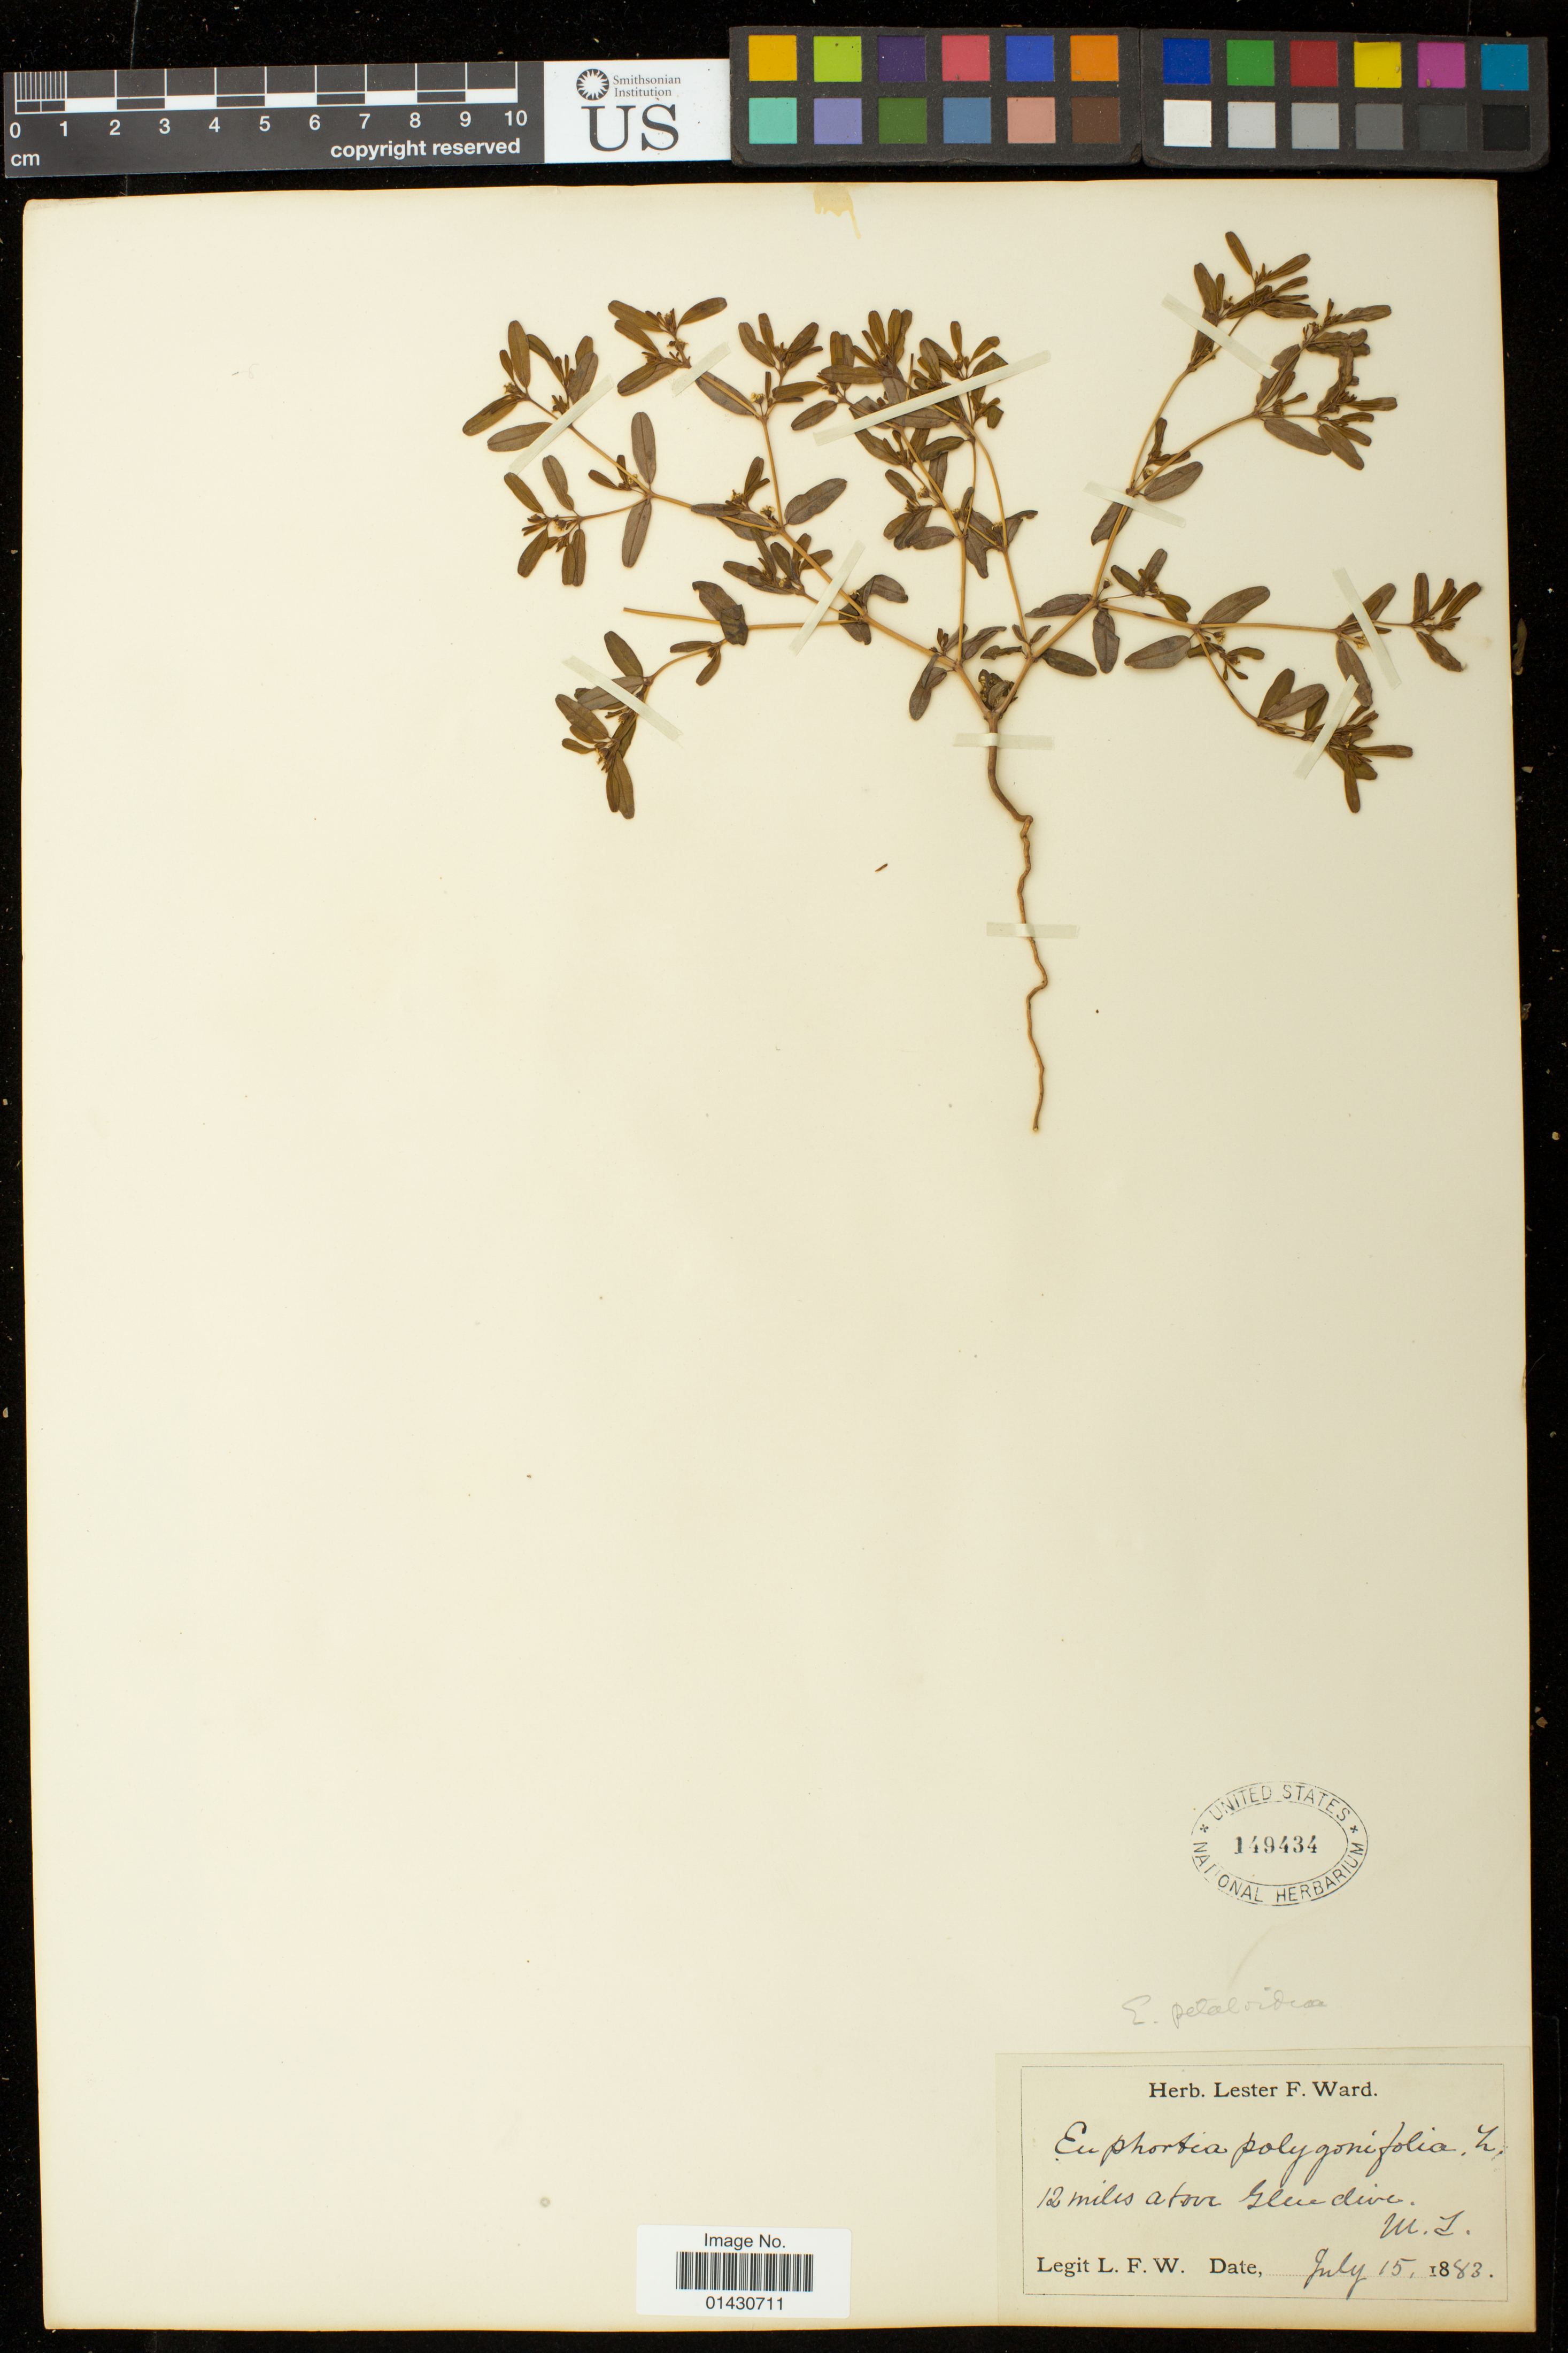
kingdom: Plantae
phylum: Tracheophyta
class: Magnoliopsida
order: Malpighiales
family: Euphorbiaceae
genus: Euphorbia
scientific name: Euphorbia missurica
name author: Raf.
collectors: L. F. Ward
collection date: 1883-07-15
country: United States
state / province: Montana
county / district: Dawson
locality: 12 miles above Glendive.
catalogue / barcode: US 149434